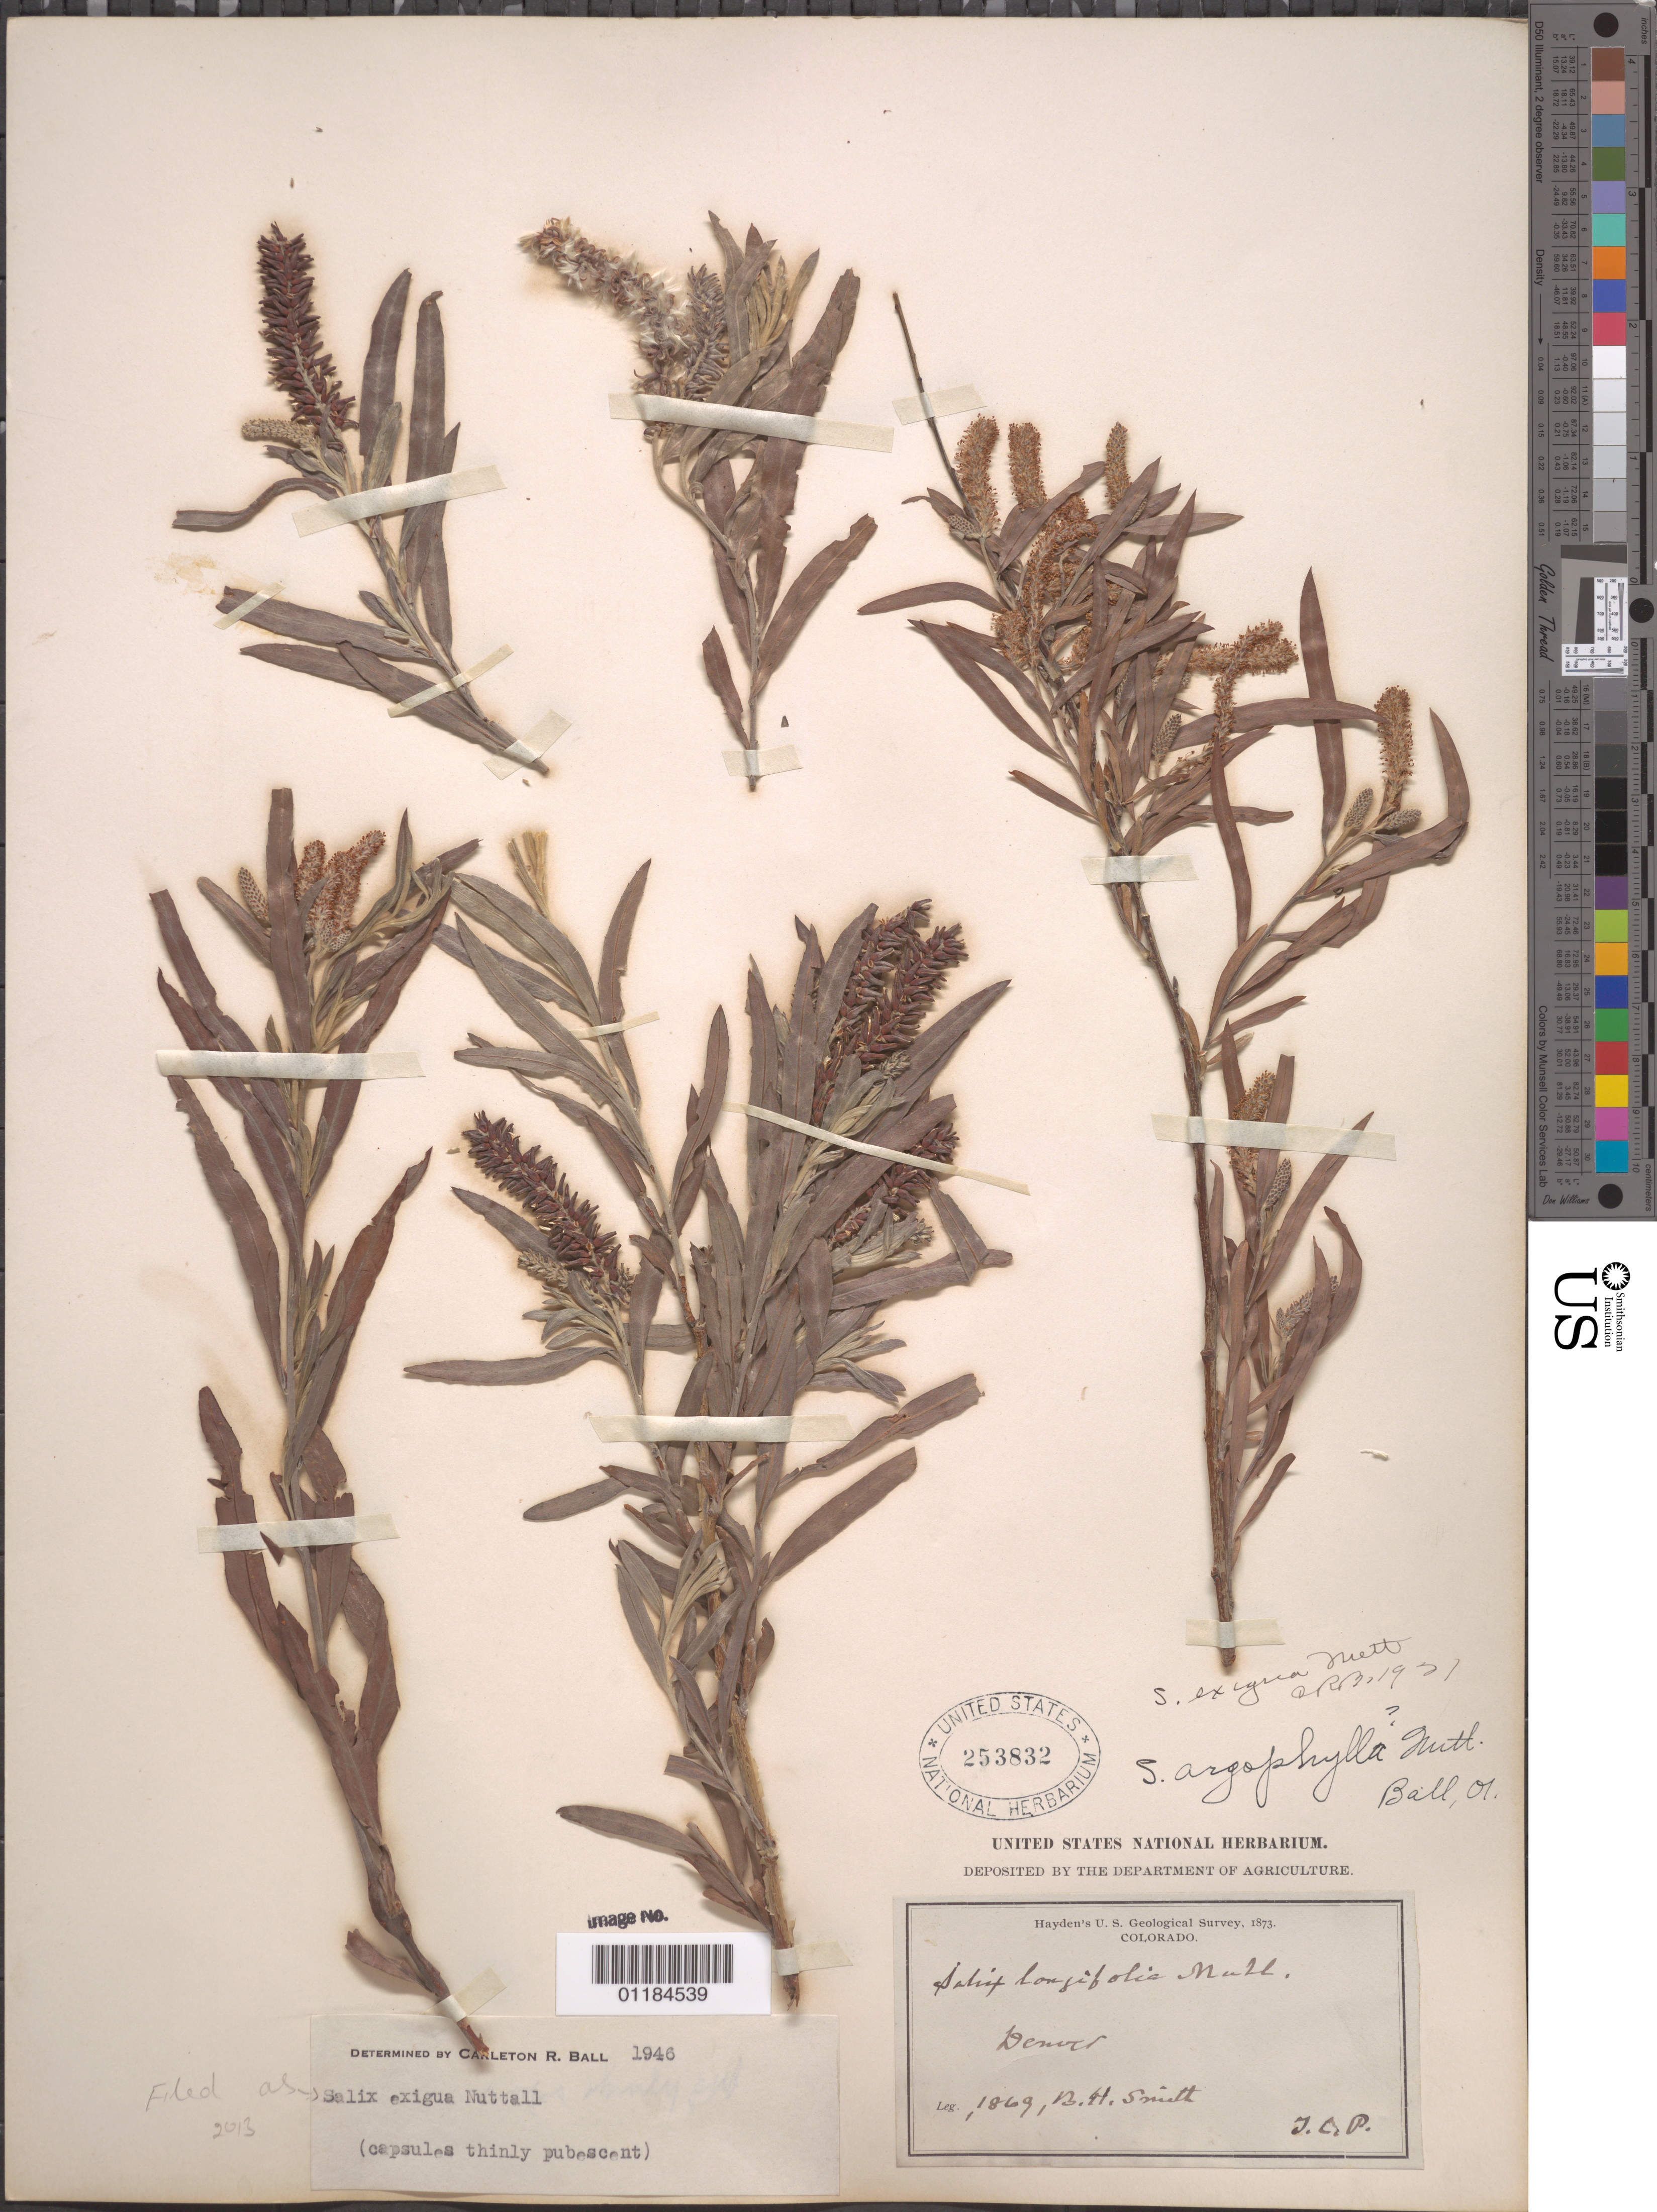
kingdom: Plantae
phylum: Tracheophyta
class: Magnoliopsida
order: Malpighiales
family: Salicaceae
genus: Salix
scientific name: Salix exigua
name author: Nutt.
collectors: B. H. Smith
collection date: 1869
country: United States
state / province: Colorado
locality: Denver.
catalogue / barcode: US 253832